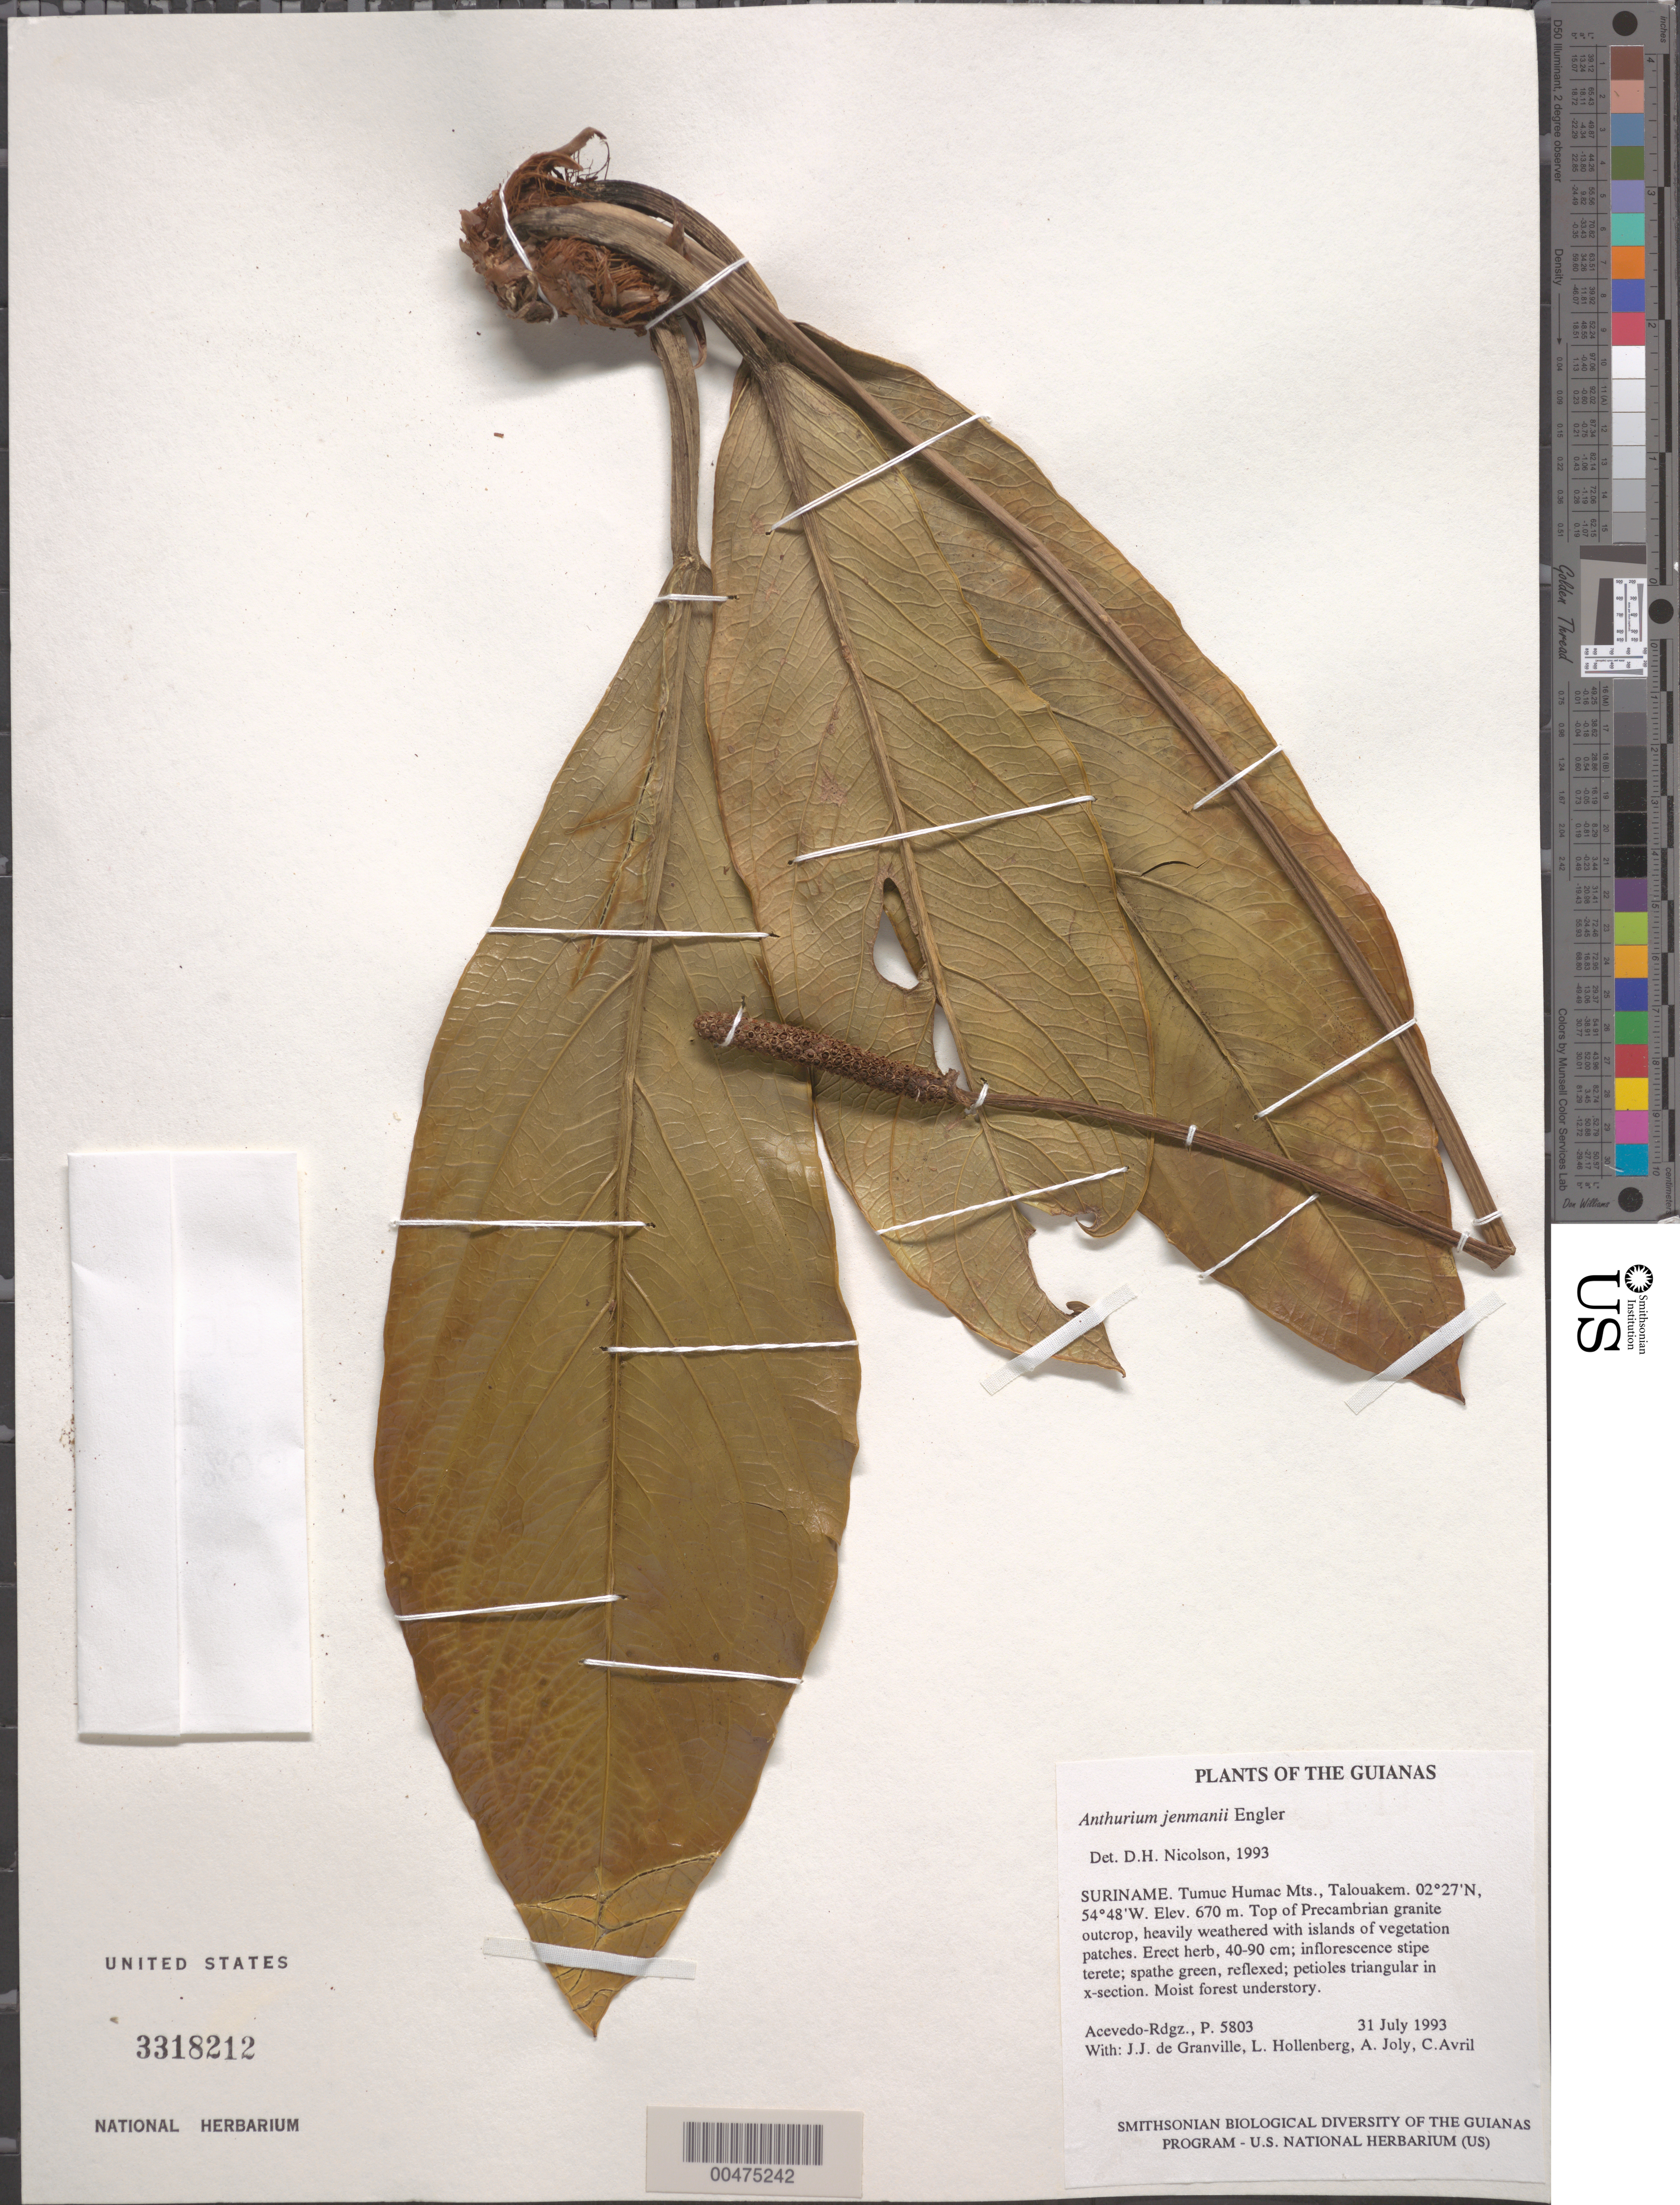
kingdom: Plantae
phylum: Tracheophyta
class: Liliopsida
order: Alismatales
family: Araceae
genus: Anthurium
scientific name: Anthurium jenmanii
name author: Engl.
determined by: Nicolson, Dan H.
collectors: P. Acevedo-Rodr., J.-J. de Granville, L. Hollenberg, A. Joly & C. Avril de Maria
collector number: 5803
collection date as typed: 31 Jul 1993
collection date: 1993-07-31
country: Suriname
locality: Tumuc Humac Mts., Talouakem.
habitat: In moist forest understory.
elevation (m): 670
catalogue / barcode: US 3318212